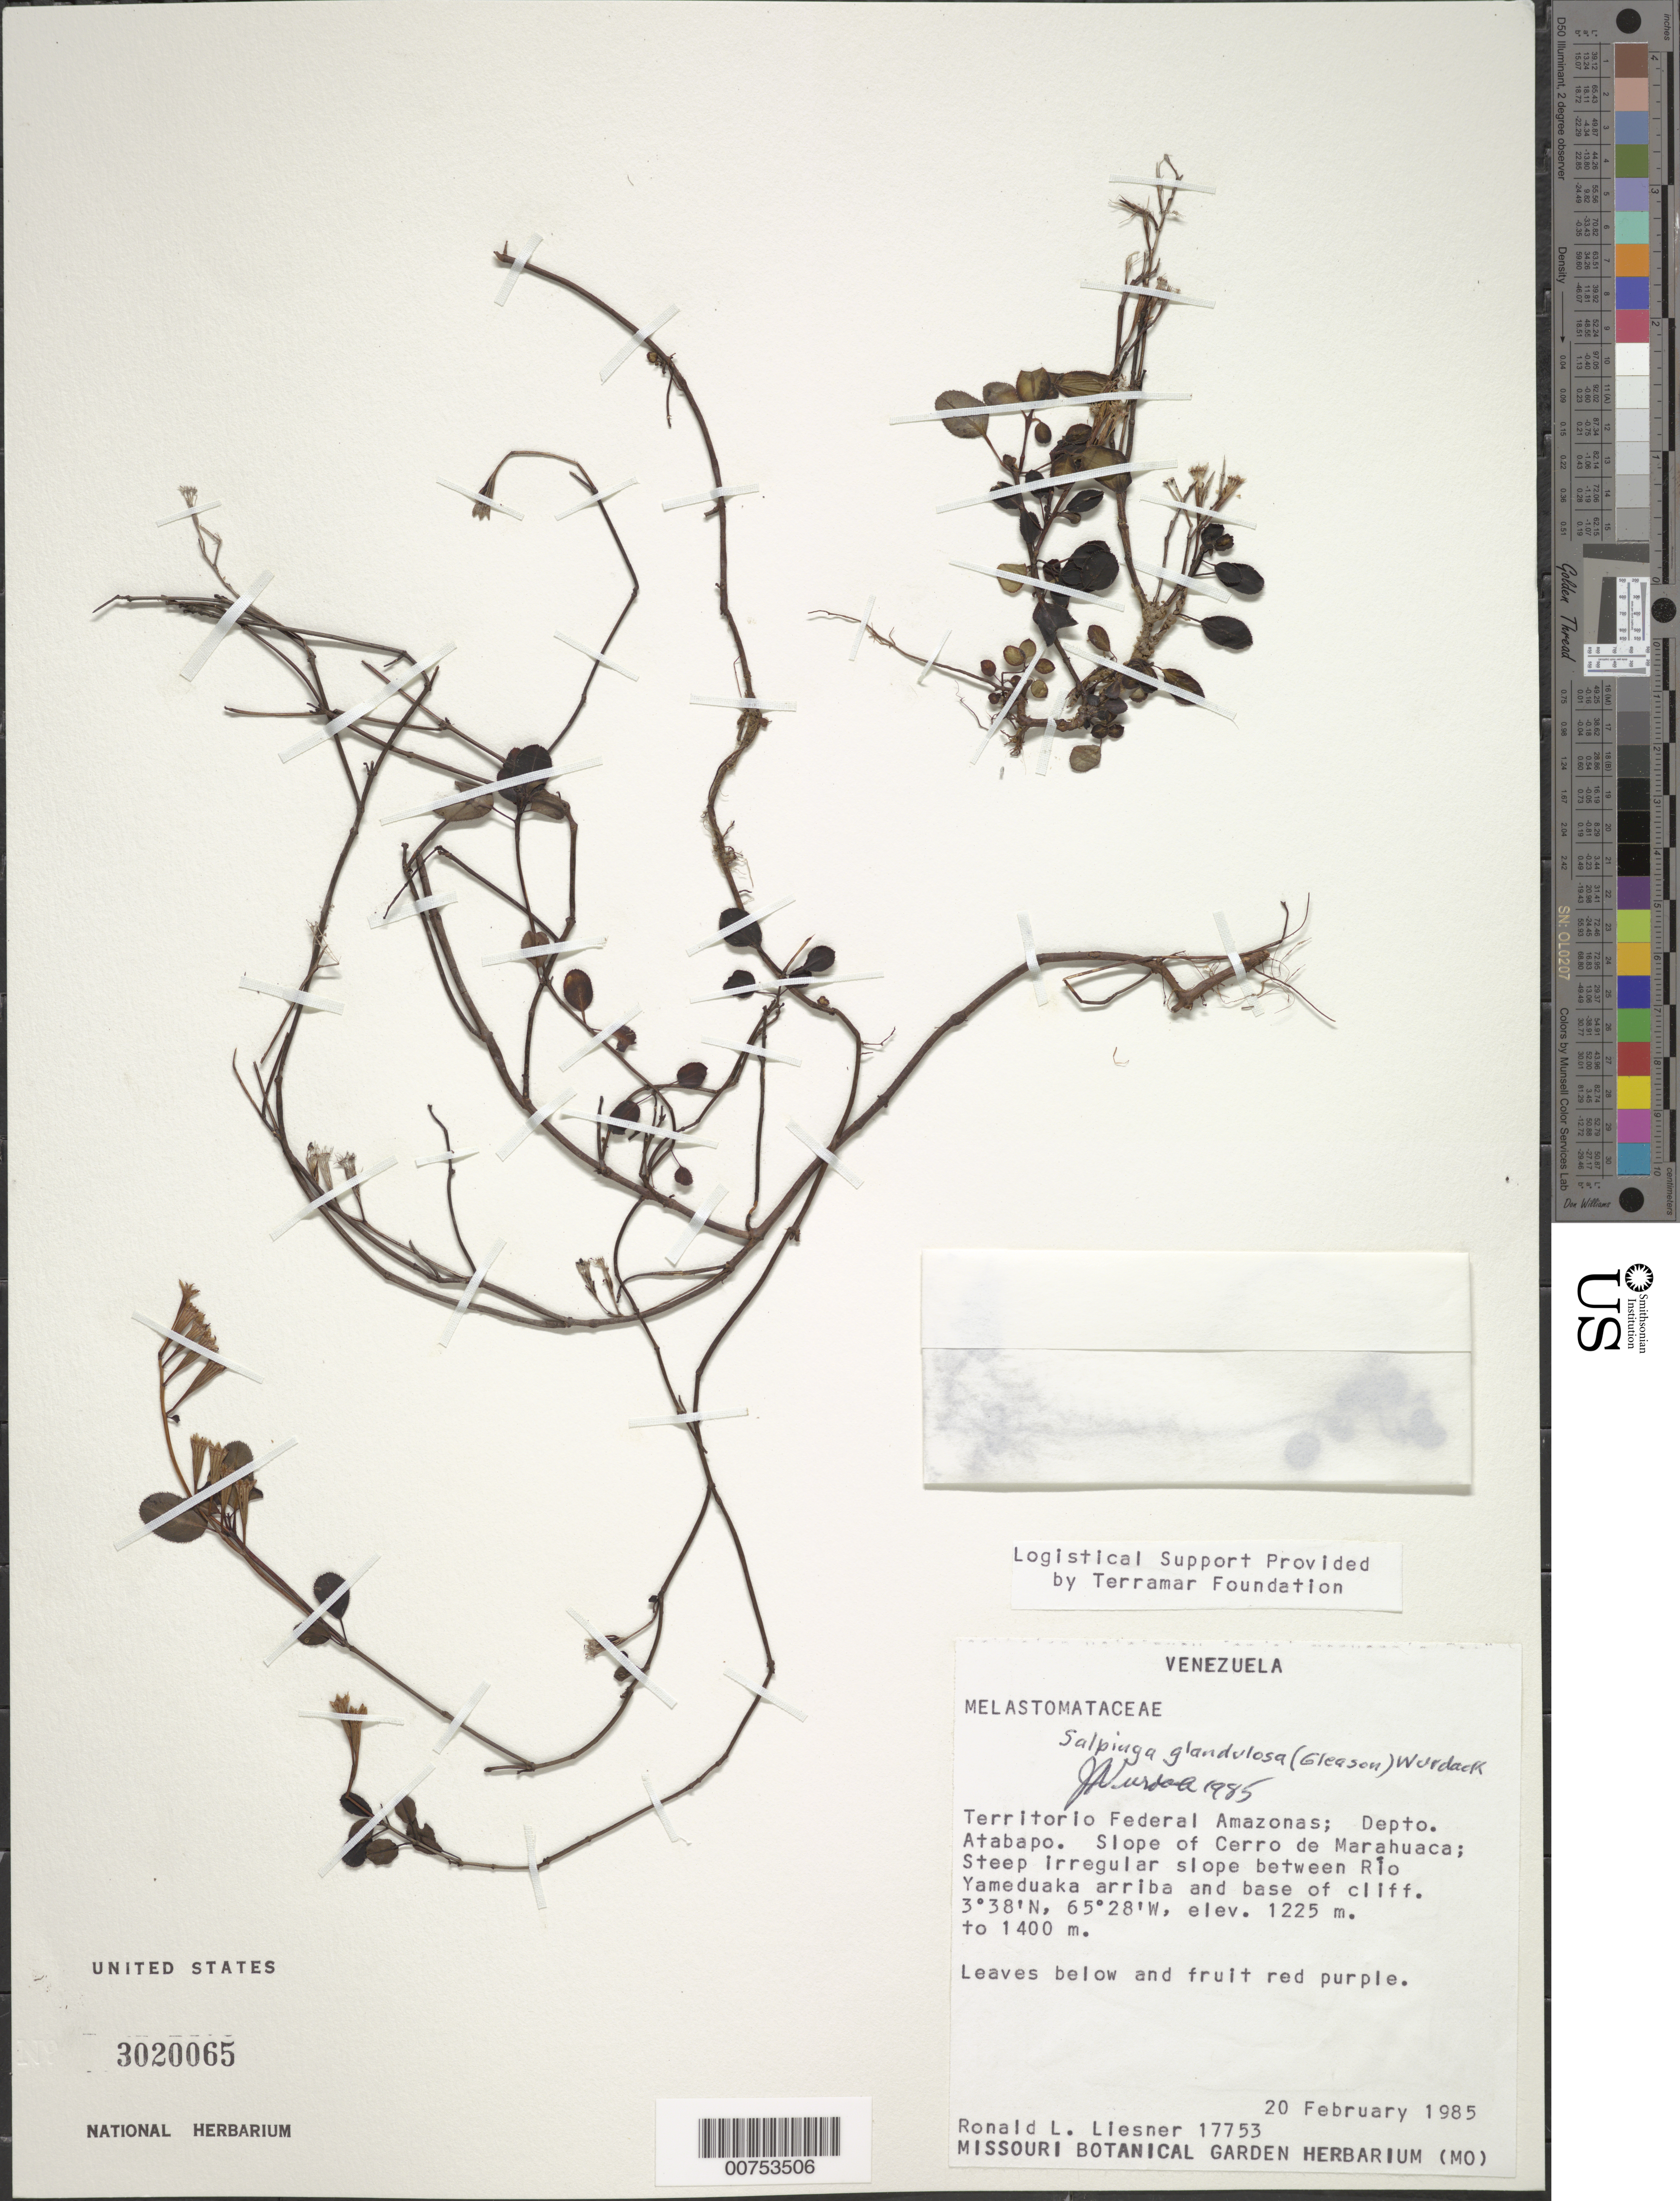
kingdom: Plantae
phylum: Tracheophyta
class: Magnoliopsida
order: Myrtales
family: Melastomataceae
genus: Salpinga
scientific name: Salpinga glandulosa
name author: (Gleason) Wurdack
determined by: Wurdack, John J., (US), US (UNITED STATES)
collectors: R. L. Liesner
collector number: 17753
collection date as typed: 20-Feb-85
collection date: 1985-02-20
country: Venezuela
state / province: Amazonas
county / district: Atabapo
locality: Cerro de Marahuaca slope, Río Yameduaka arriba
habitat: Slopes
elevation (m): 1225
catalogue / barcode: US 3020065